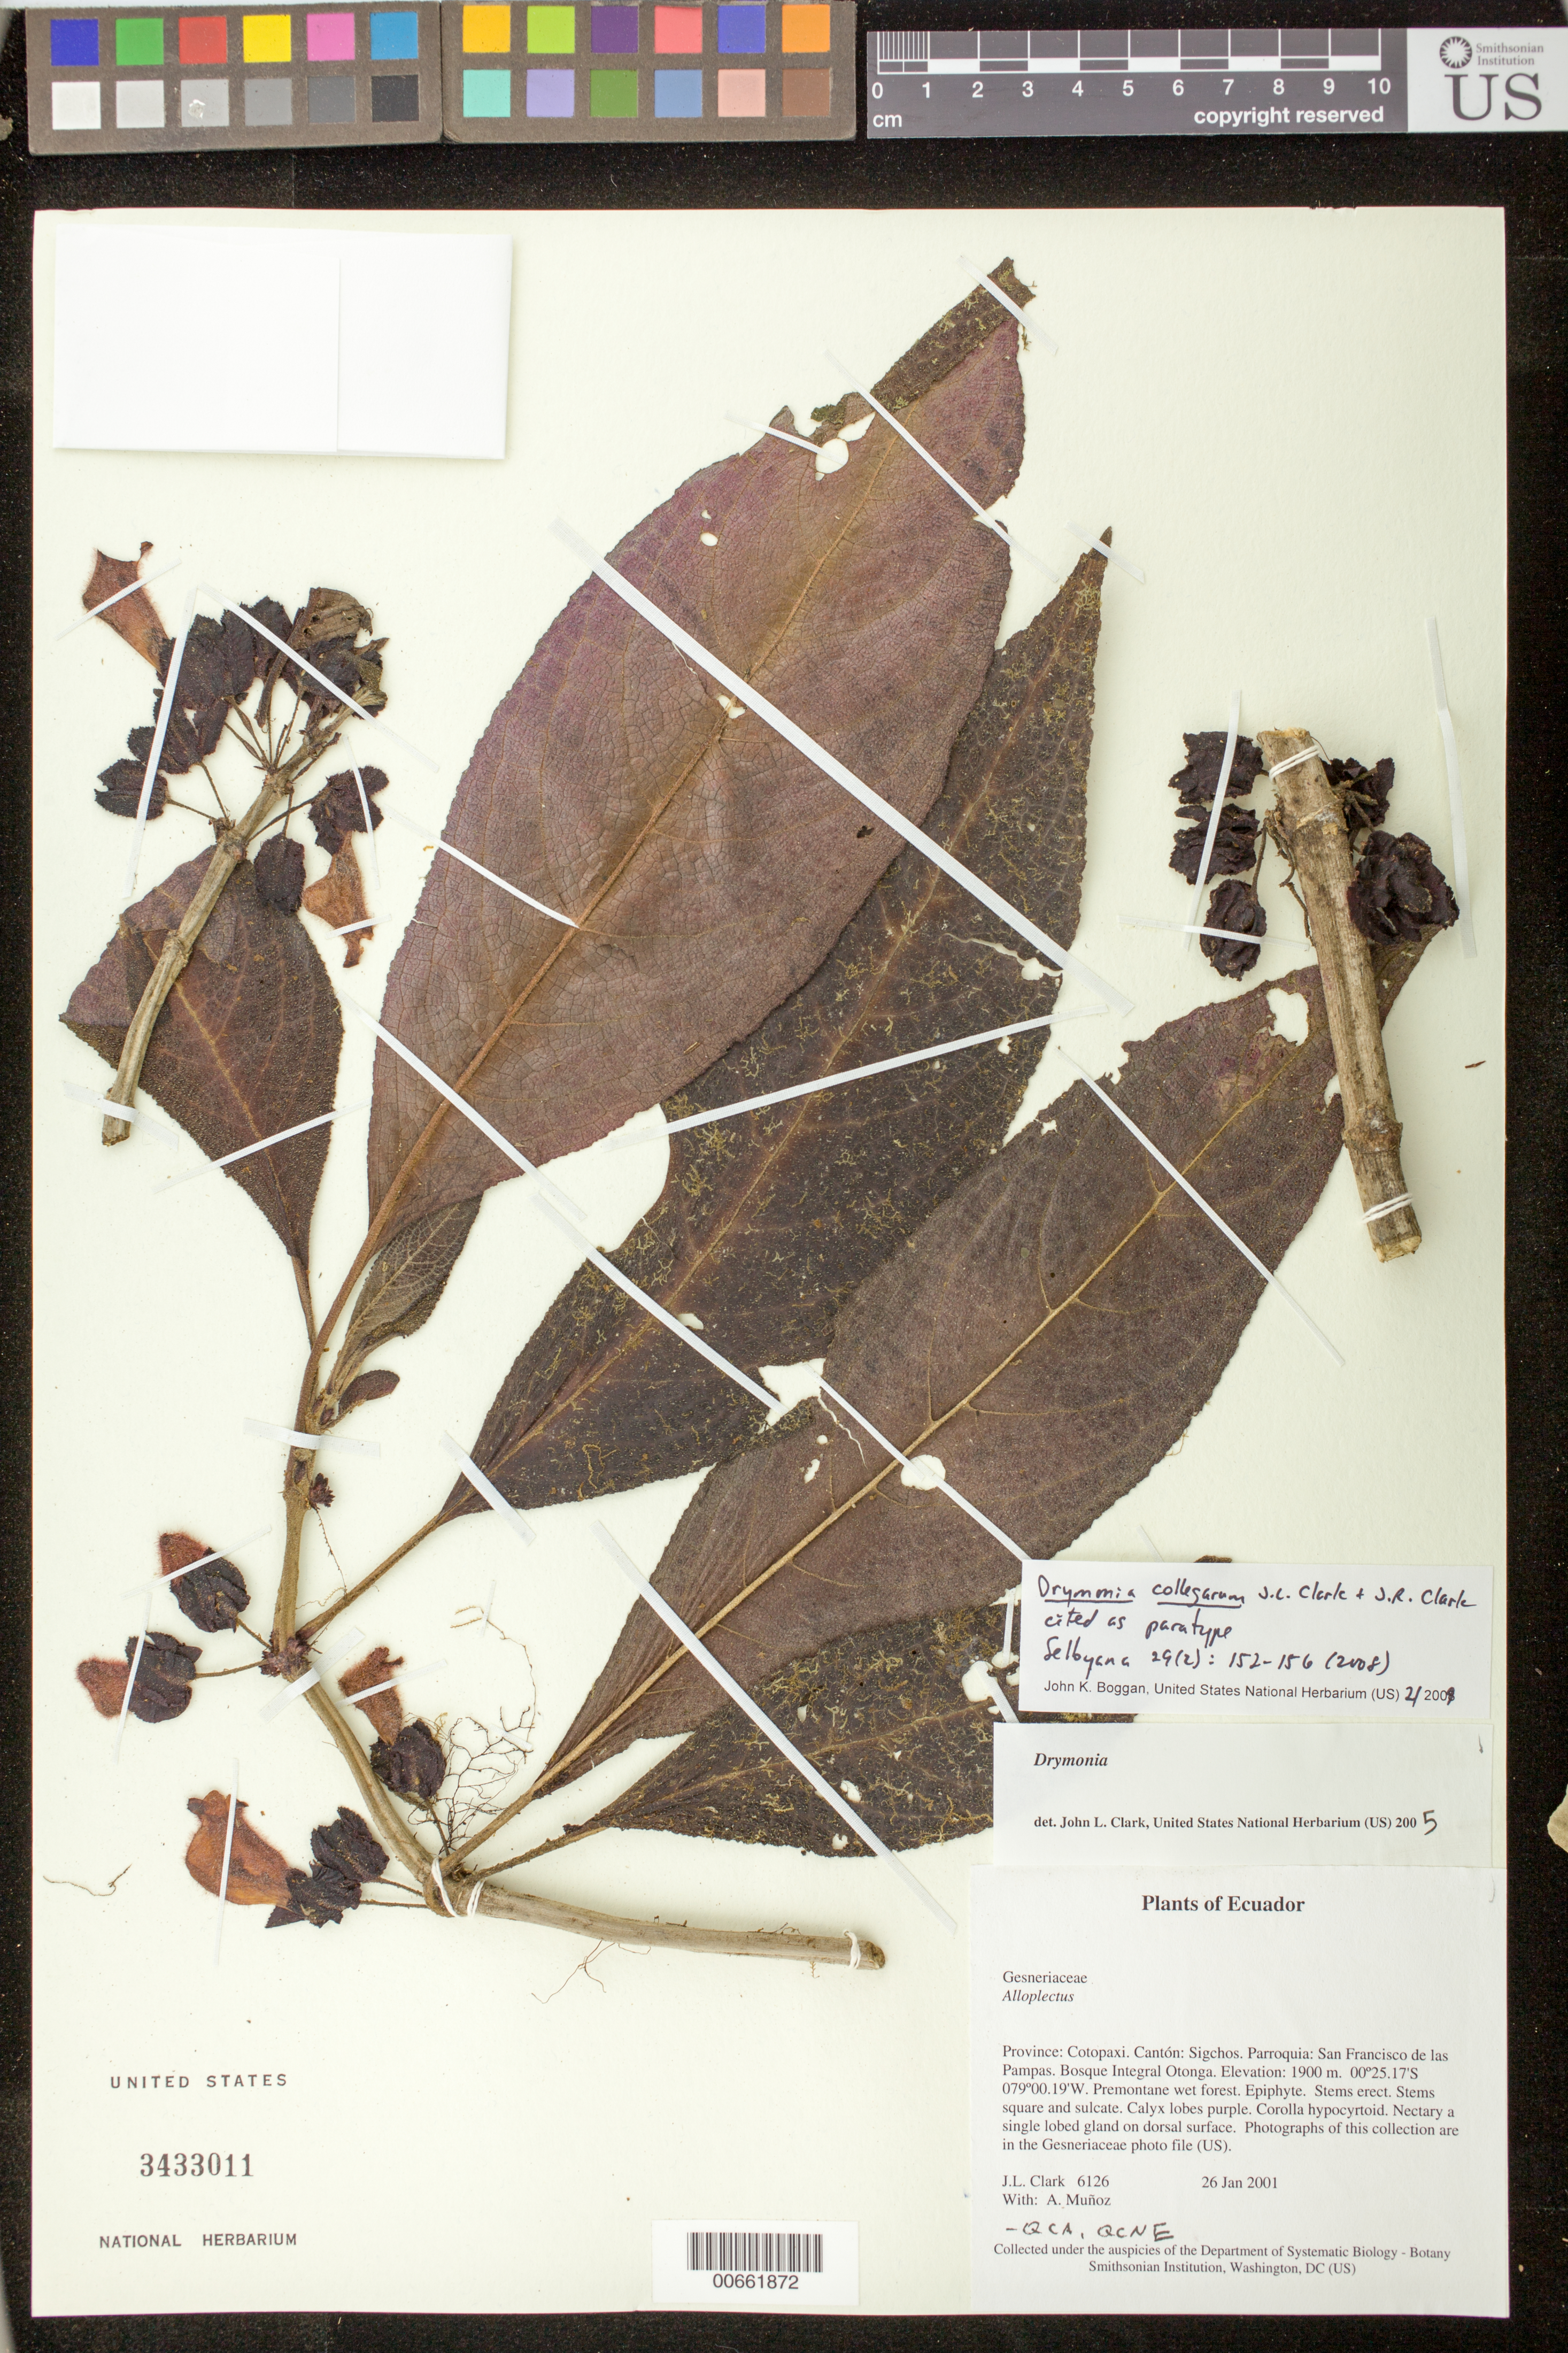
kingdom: Plantae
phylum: Tracheophyta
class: Magnoliopsida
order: Lamiales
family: Gesneriaceae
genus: Drymonia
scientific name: Drymonia collegarum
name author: J.L. Clark & J.R. Clark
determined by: Clark, J. L.; Clark, J. R.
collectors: J. L. Clark & A. Muñoz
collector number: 6126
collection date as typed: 26 Jan 2001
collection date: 2001-01-26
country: Ecuador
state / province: Cotopaxi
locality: Cantón: Sigchos. Parroquia: San Francisco de las Pampas. Bosque Integral Otonga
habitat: Premontane wet forest.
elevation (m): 1900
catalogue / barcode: US 3433011